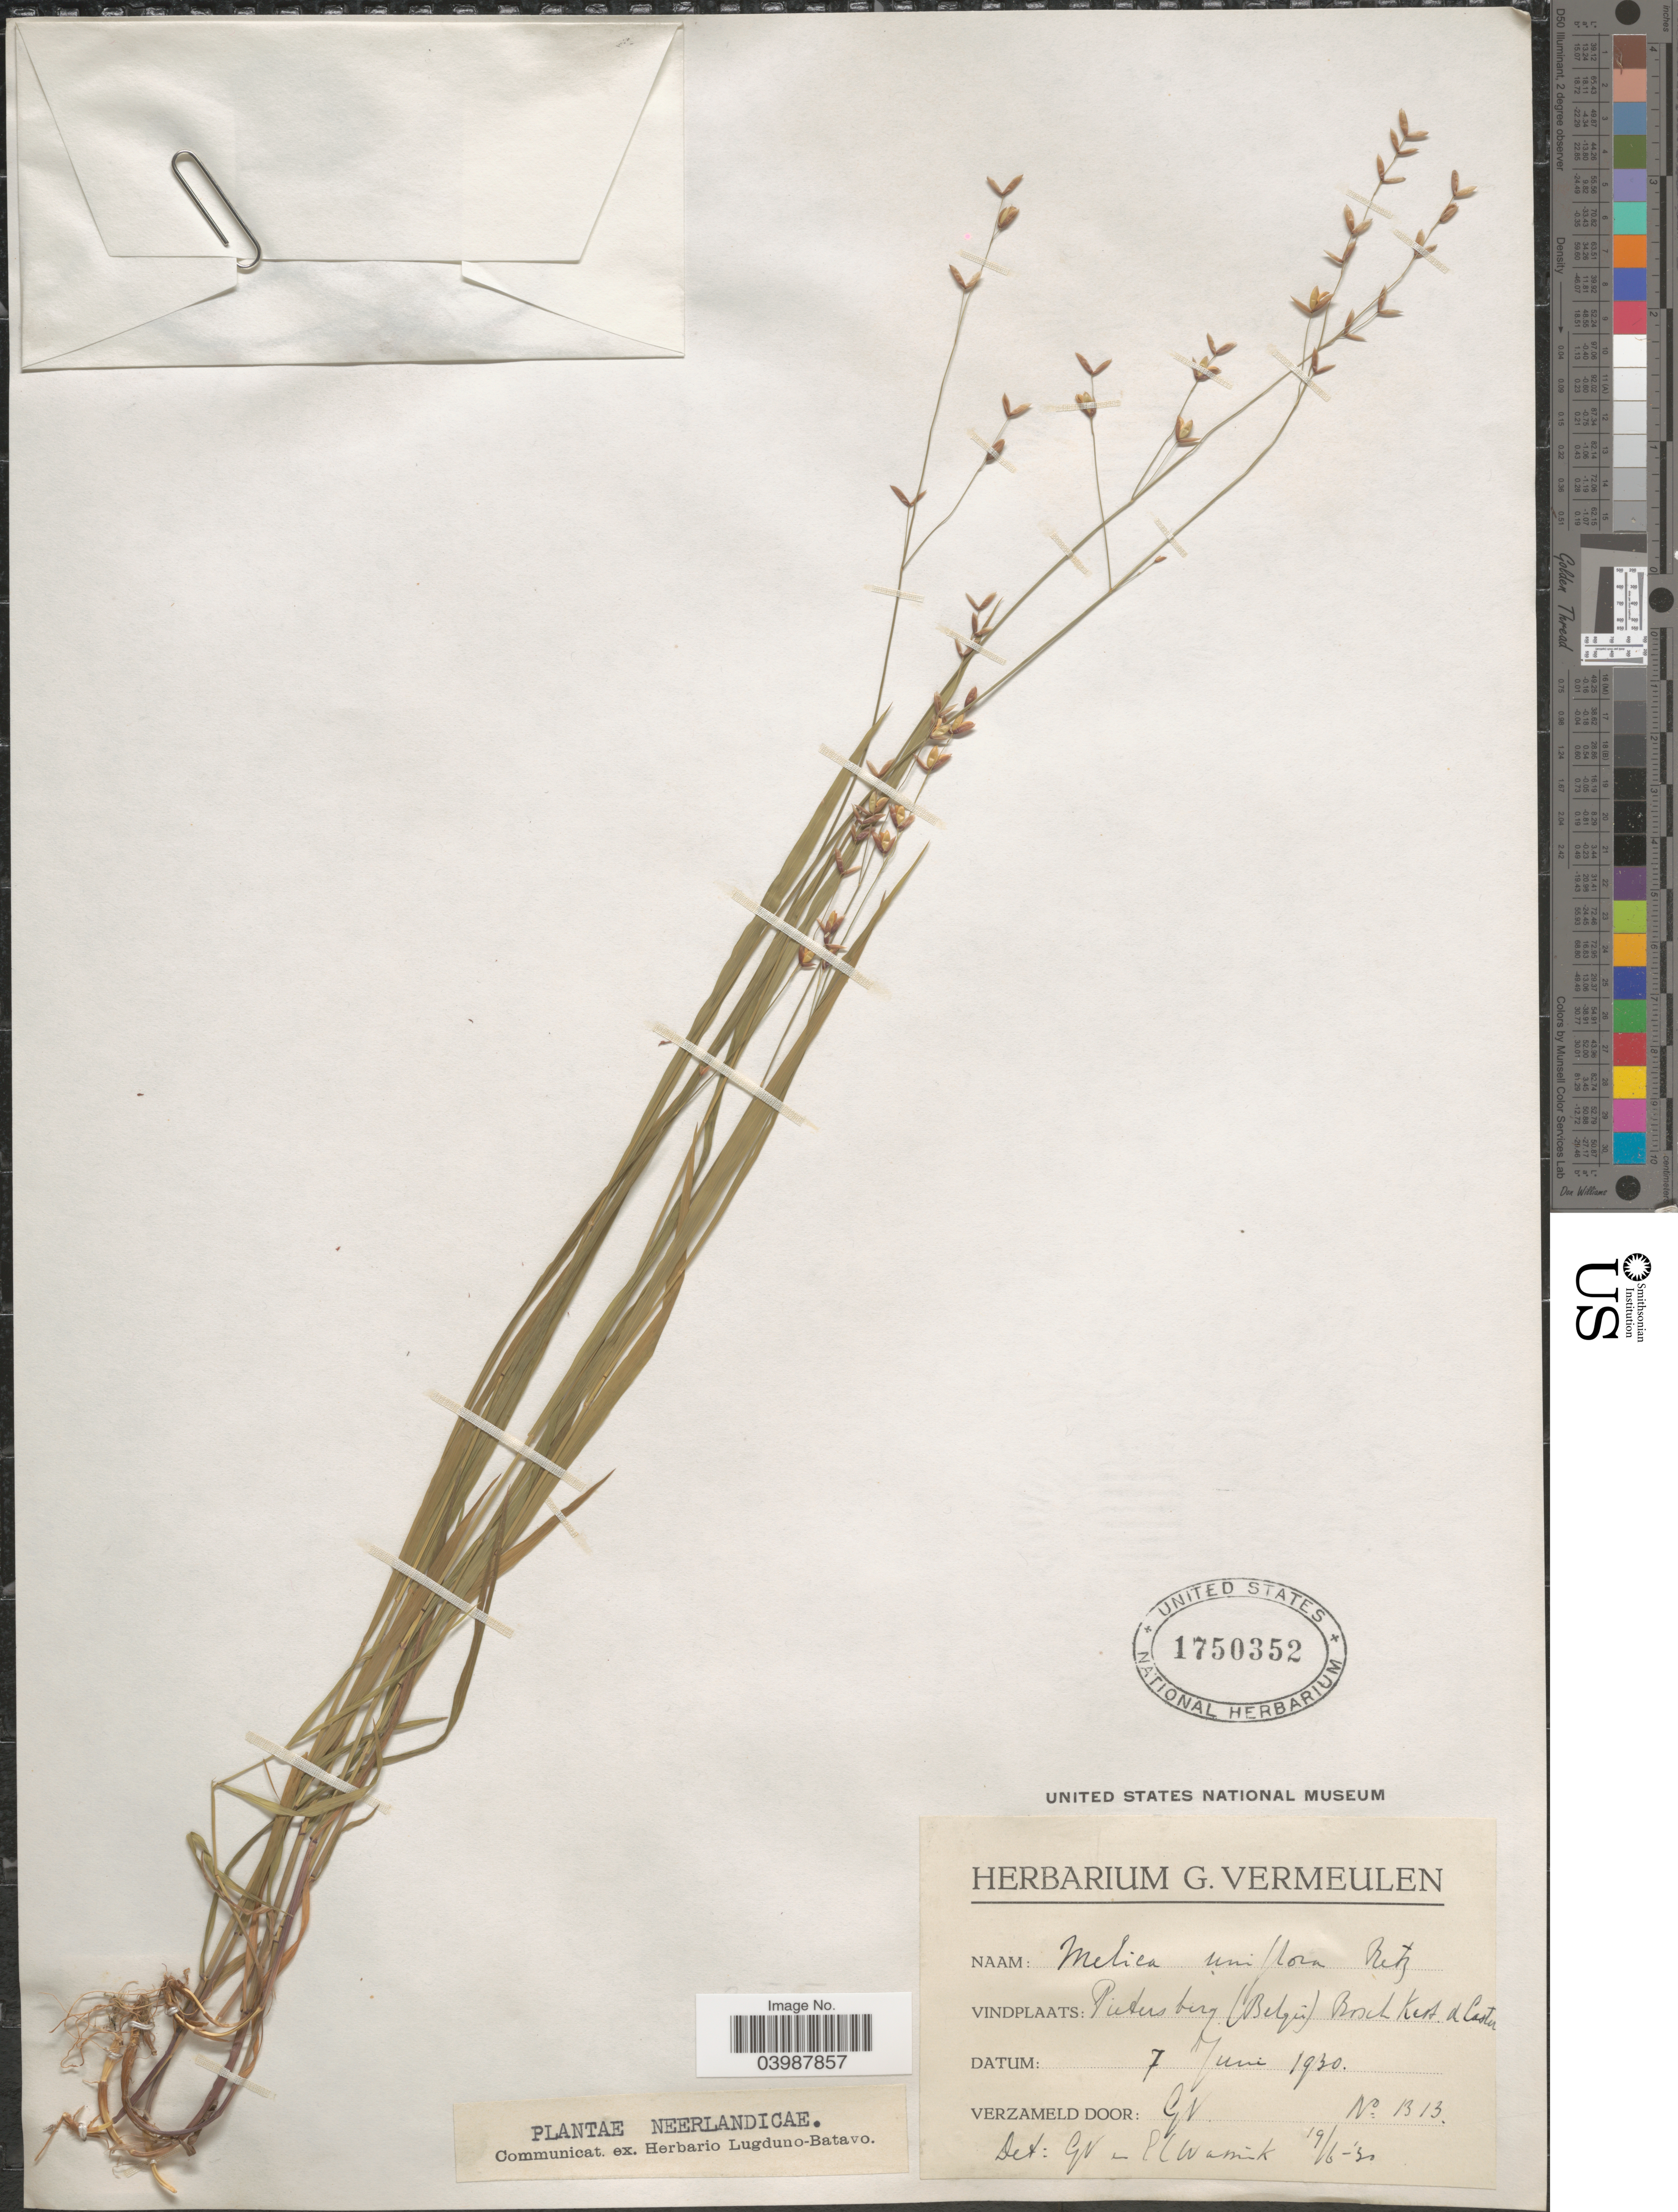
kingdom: Plantae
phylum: Tracheophyta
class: Liliopsida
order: Poales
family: Poaceae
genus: Melica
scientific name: Melica uniflora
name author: Retz.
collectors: G. Vermeulen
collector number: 1313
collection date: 1930-06-07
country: Belgium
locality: Pietersberg (België) Bosch Kerd d. Casta. [interpreted]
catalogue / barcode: US 1750352